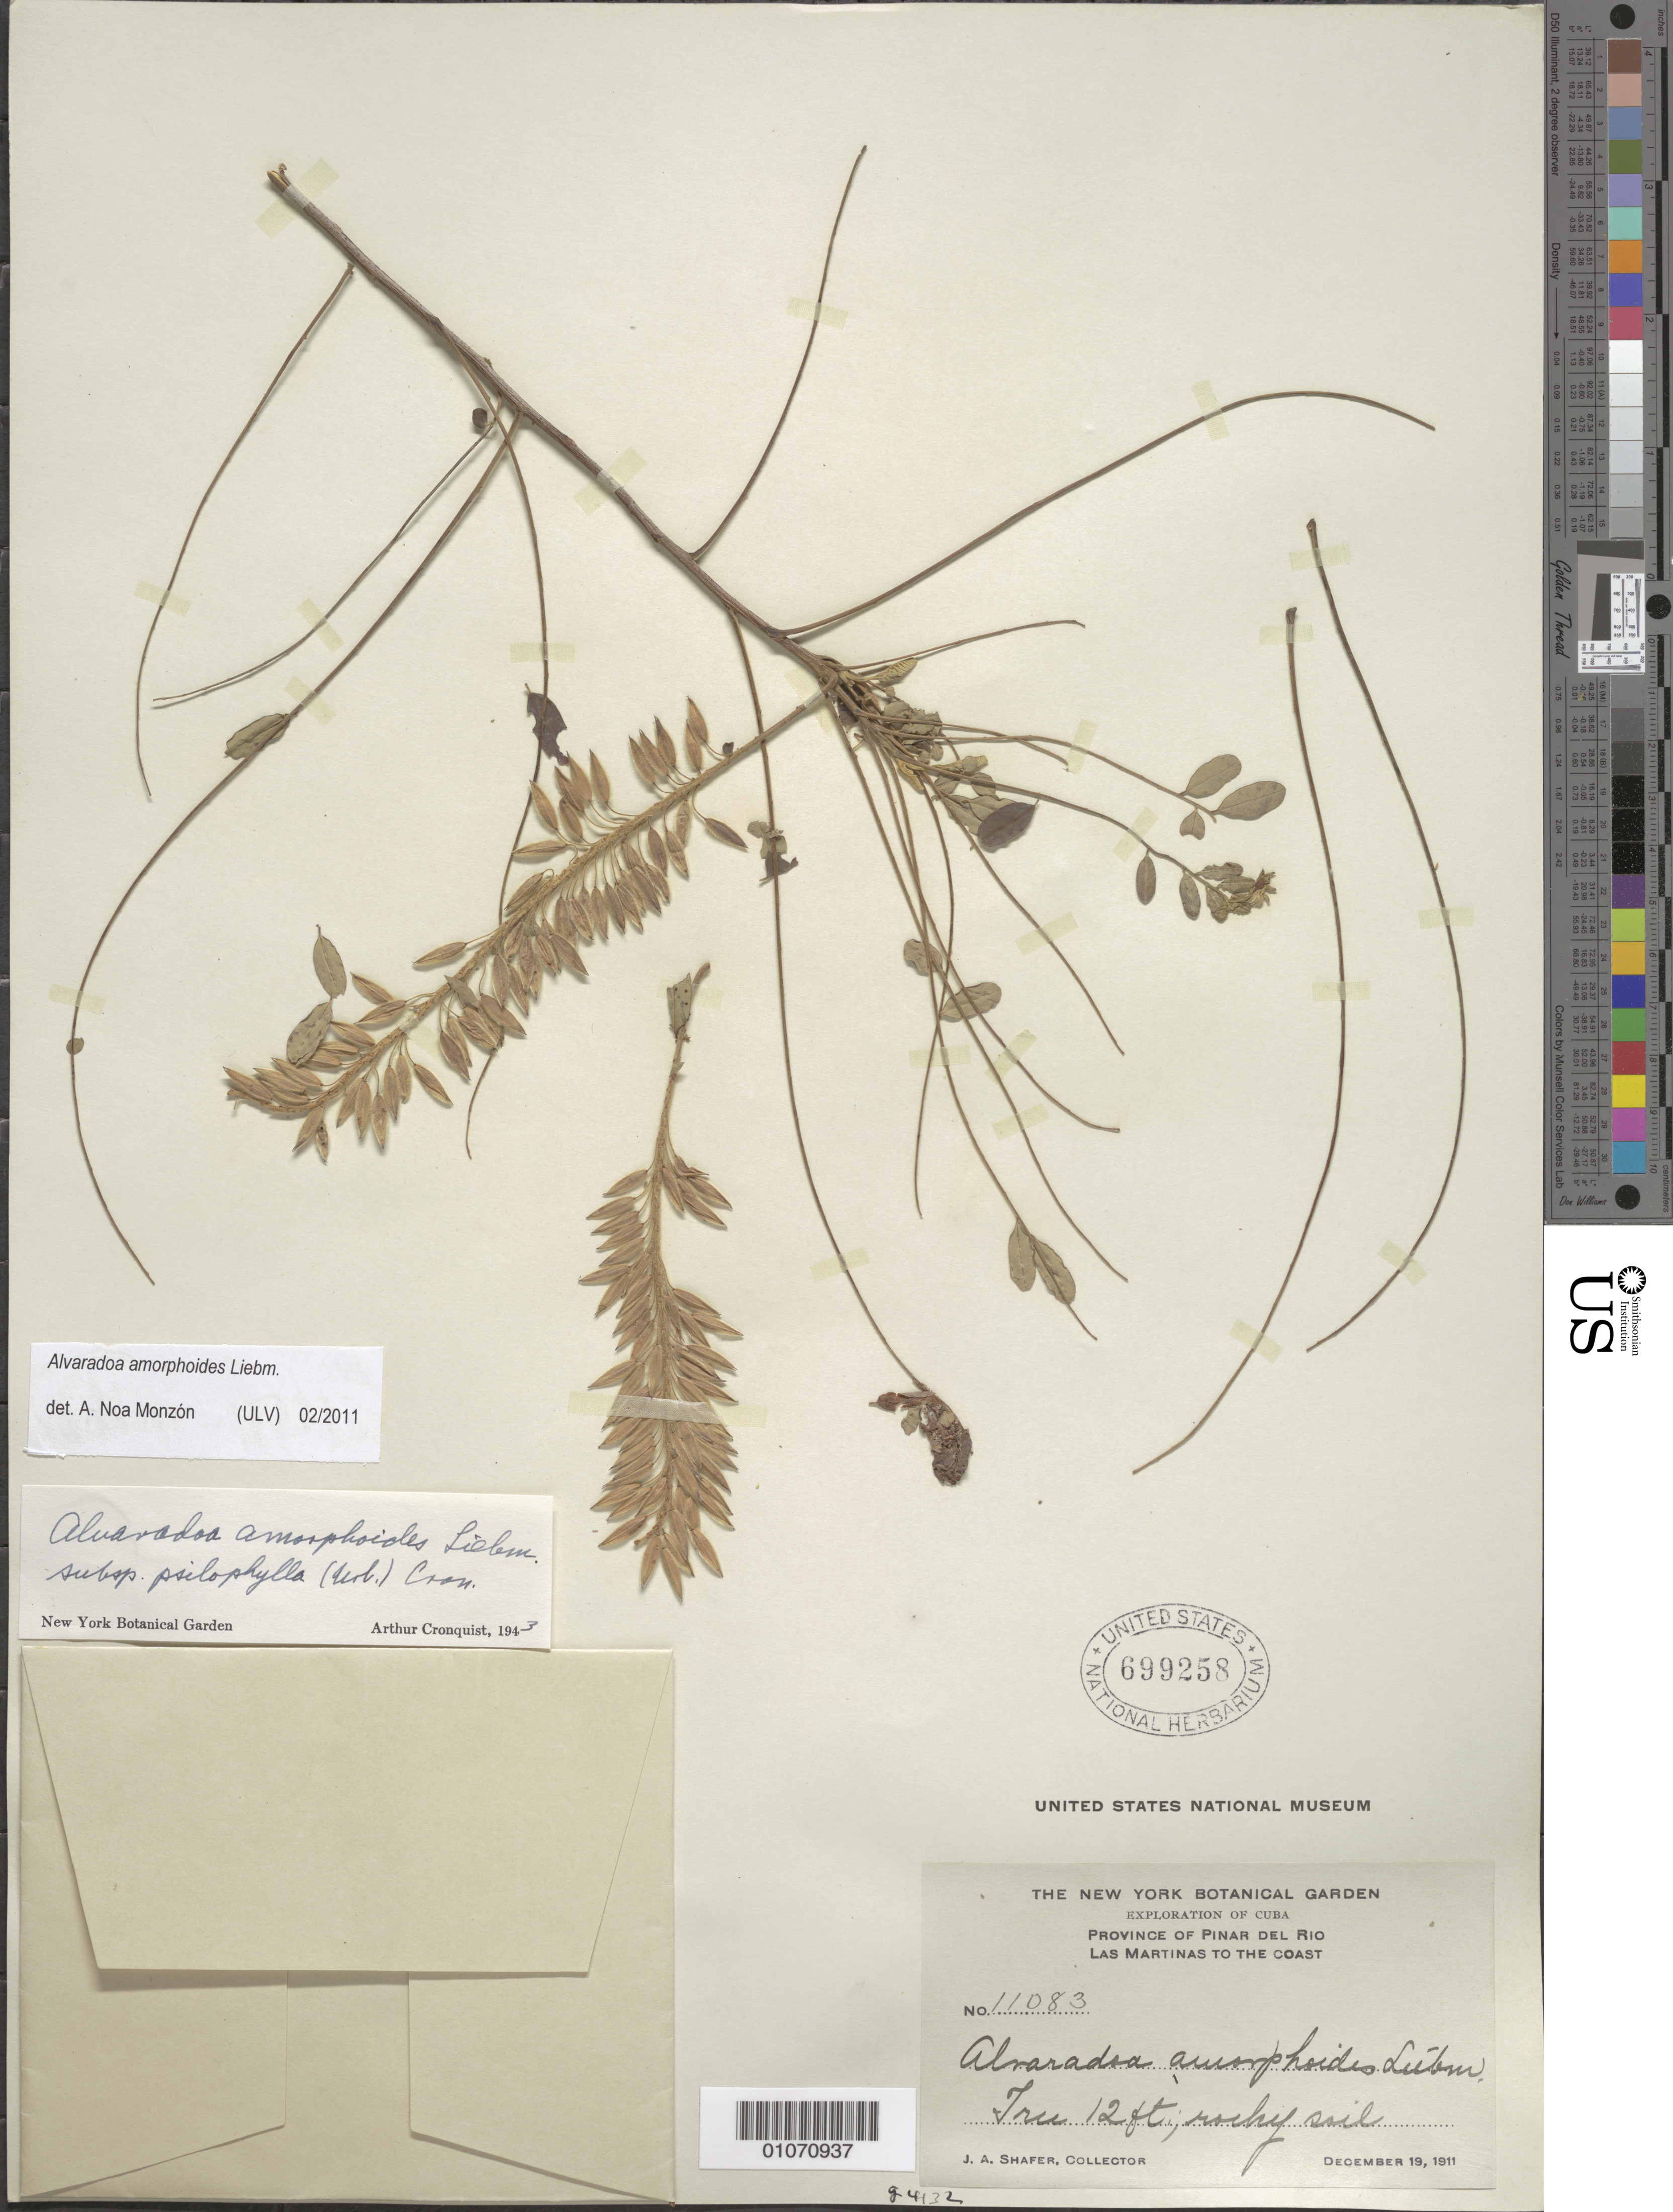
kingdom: Plantae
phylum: Tracheophyta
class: Magnoliopsida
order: Picramniales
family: Picramniaceae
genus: Alvaradoa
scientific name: Alvaradoa amorphoides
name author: Liebm.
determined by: Noa Monzón, A.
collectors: J. A. Shafer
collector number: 11083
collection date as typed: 19 Dec 1911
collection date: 1911-12-19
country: Cuba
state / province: Pinar del Río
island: Cuba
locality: Las Martinas to the coast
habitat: Rocky soil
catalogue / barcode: US 699258